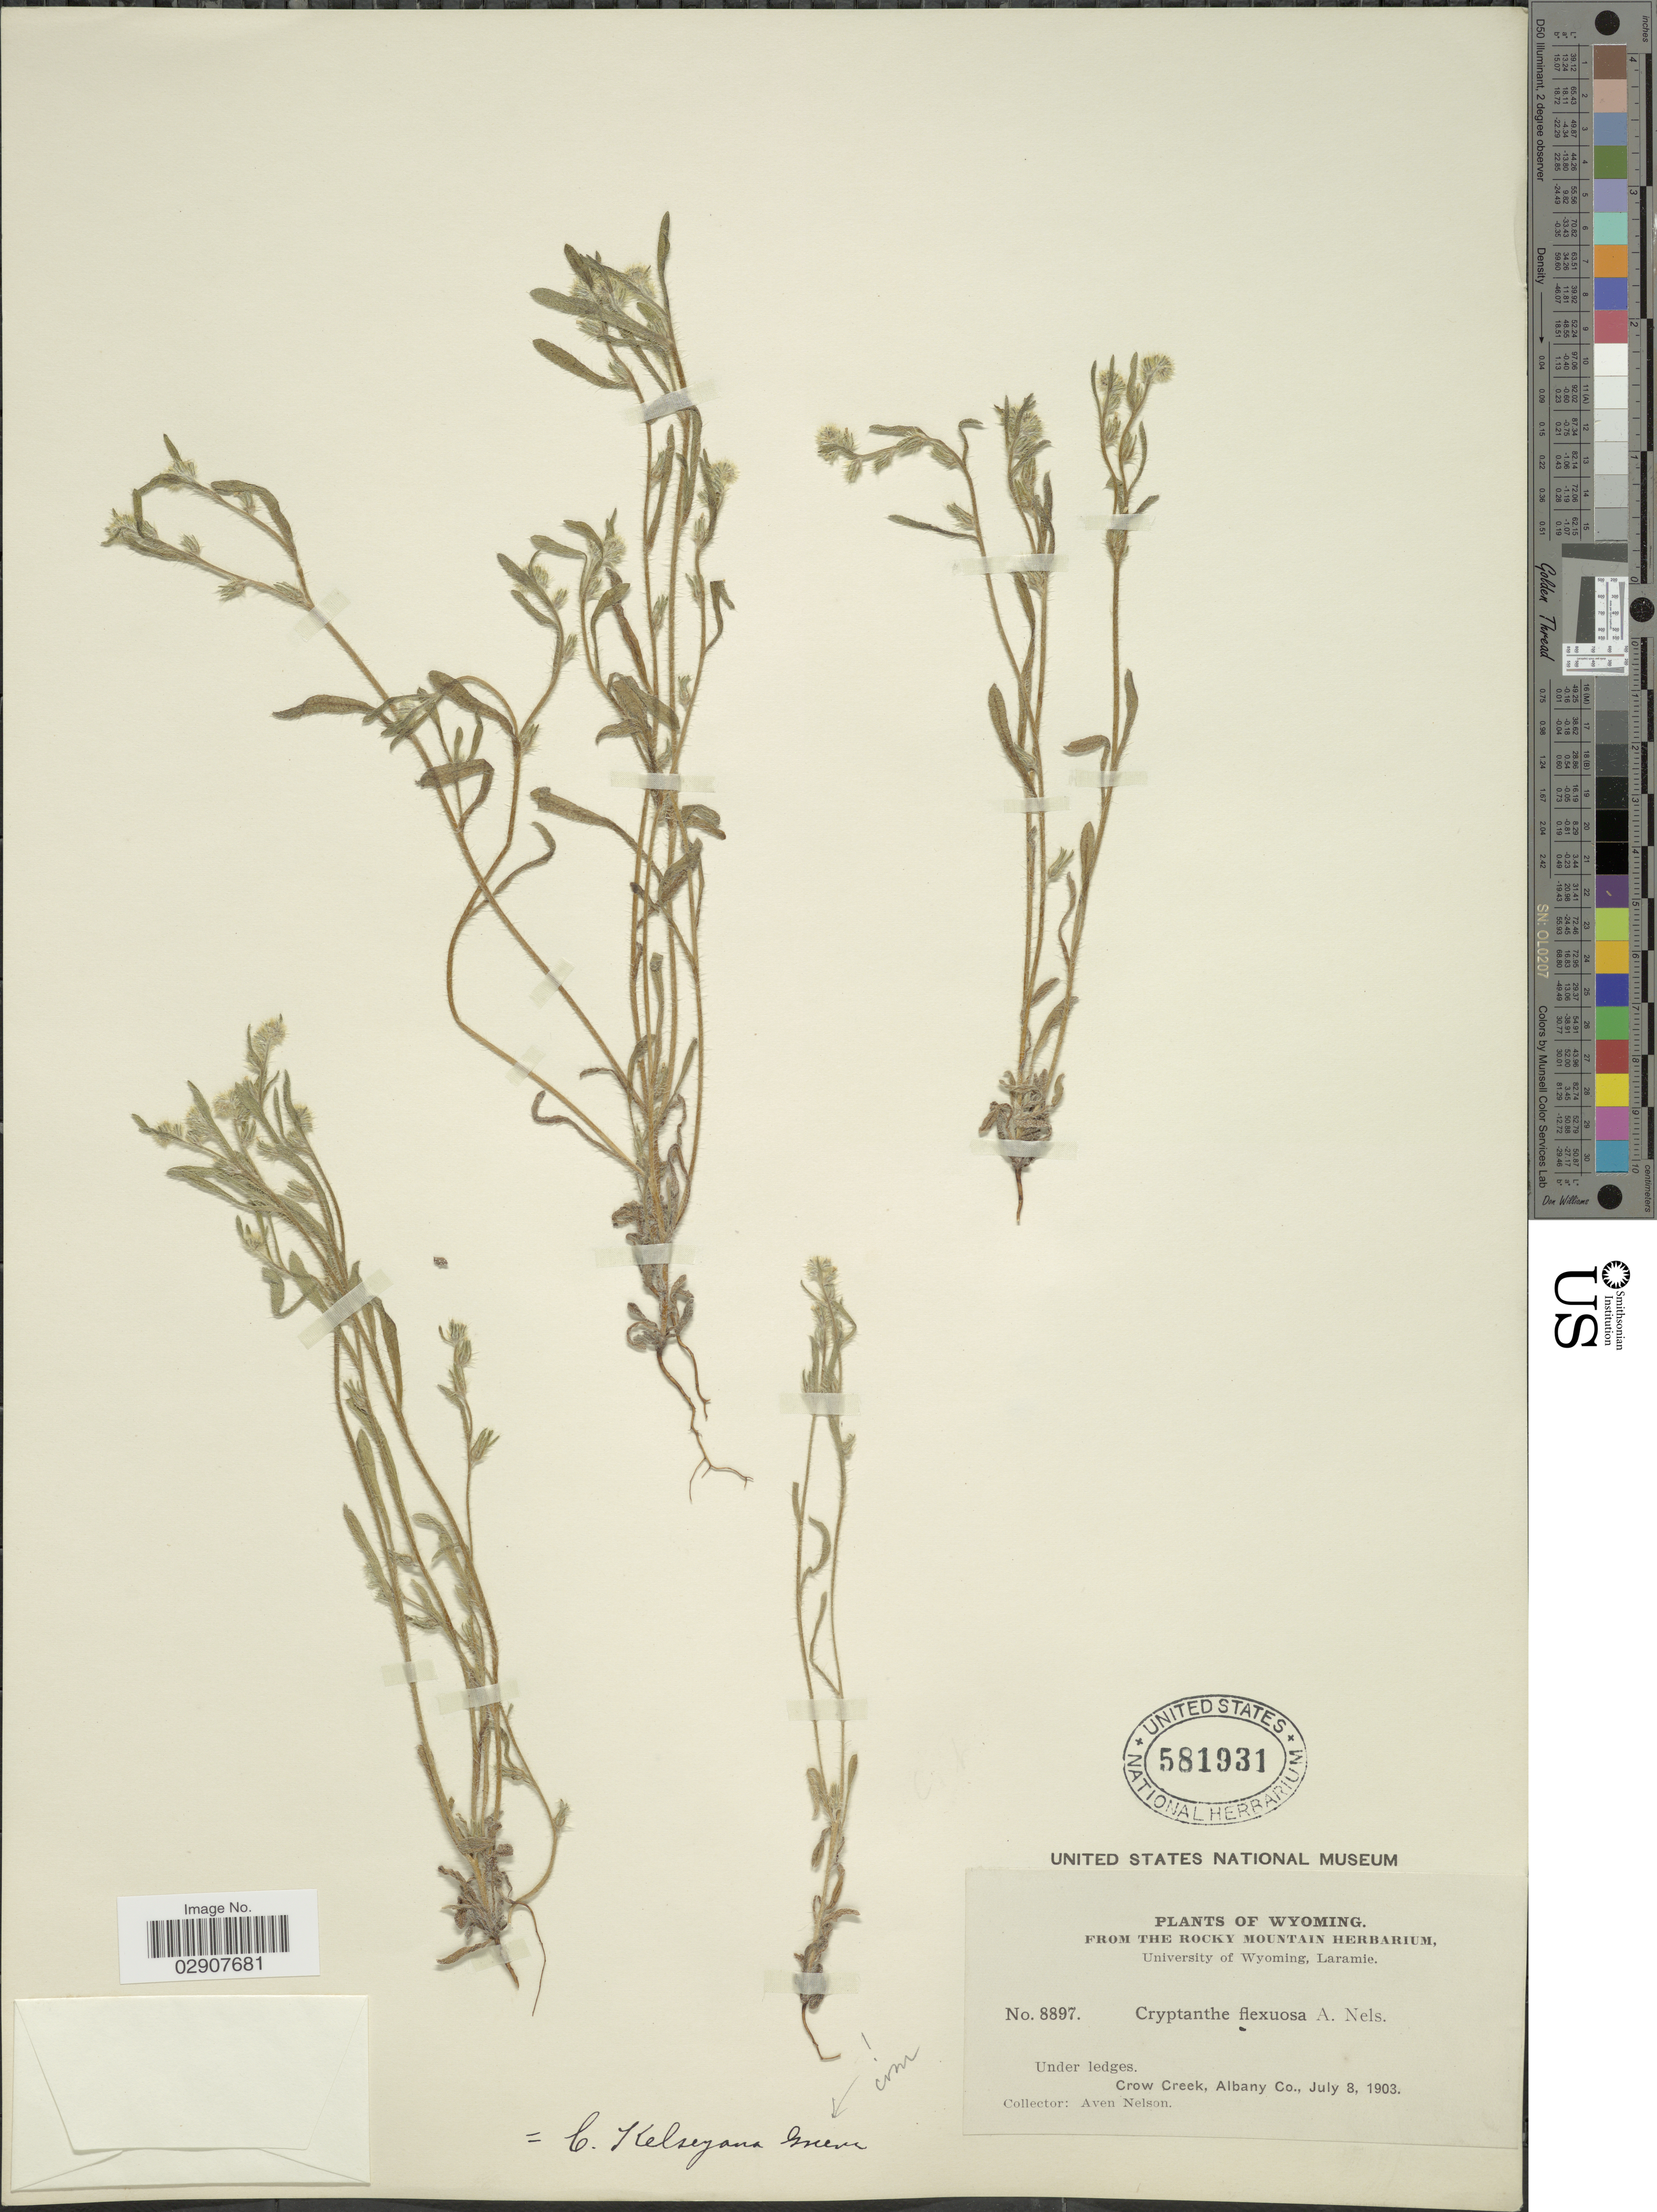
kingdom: Plantae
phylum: Tracheophyta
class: Magnoliopsida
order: Boraginales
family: Boraginaceae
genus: Cryptantha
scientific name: Cryptantha kelseyana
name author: S.W. Greene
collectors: A. Nelson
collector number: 8897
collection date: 1903-07-08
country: United States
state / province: Wyoming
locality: Crow Creek, Albany Co.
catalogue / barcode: US 581931